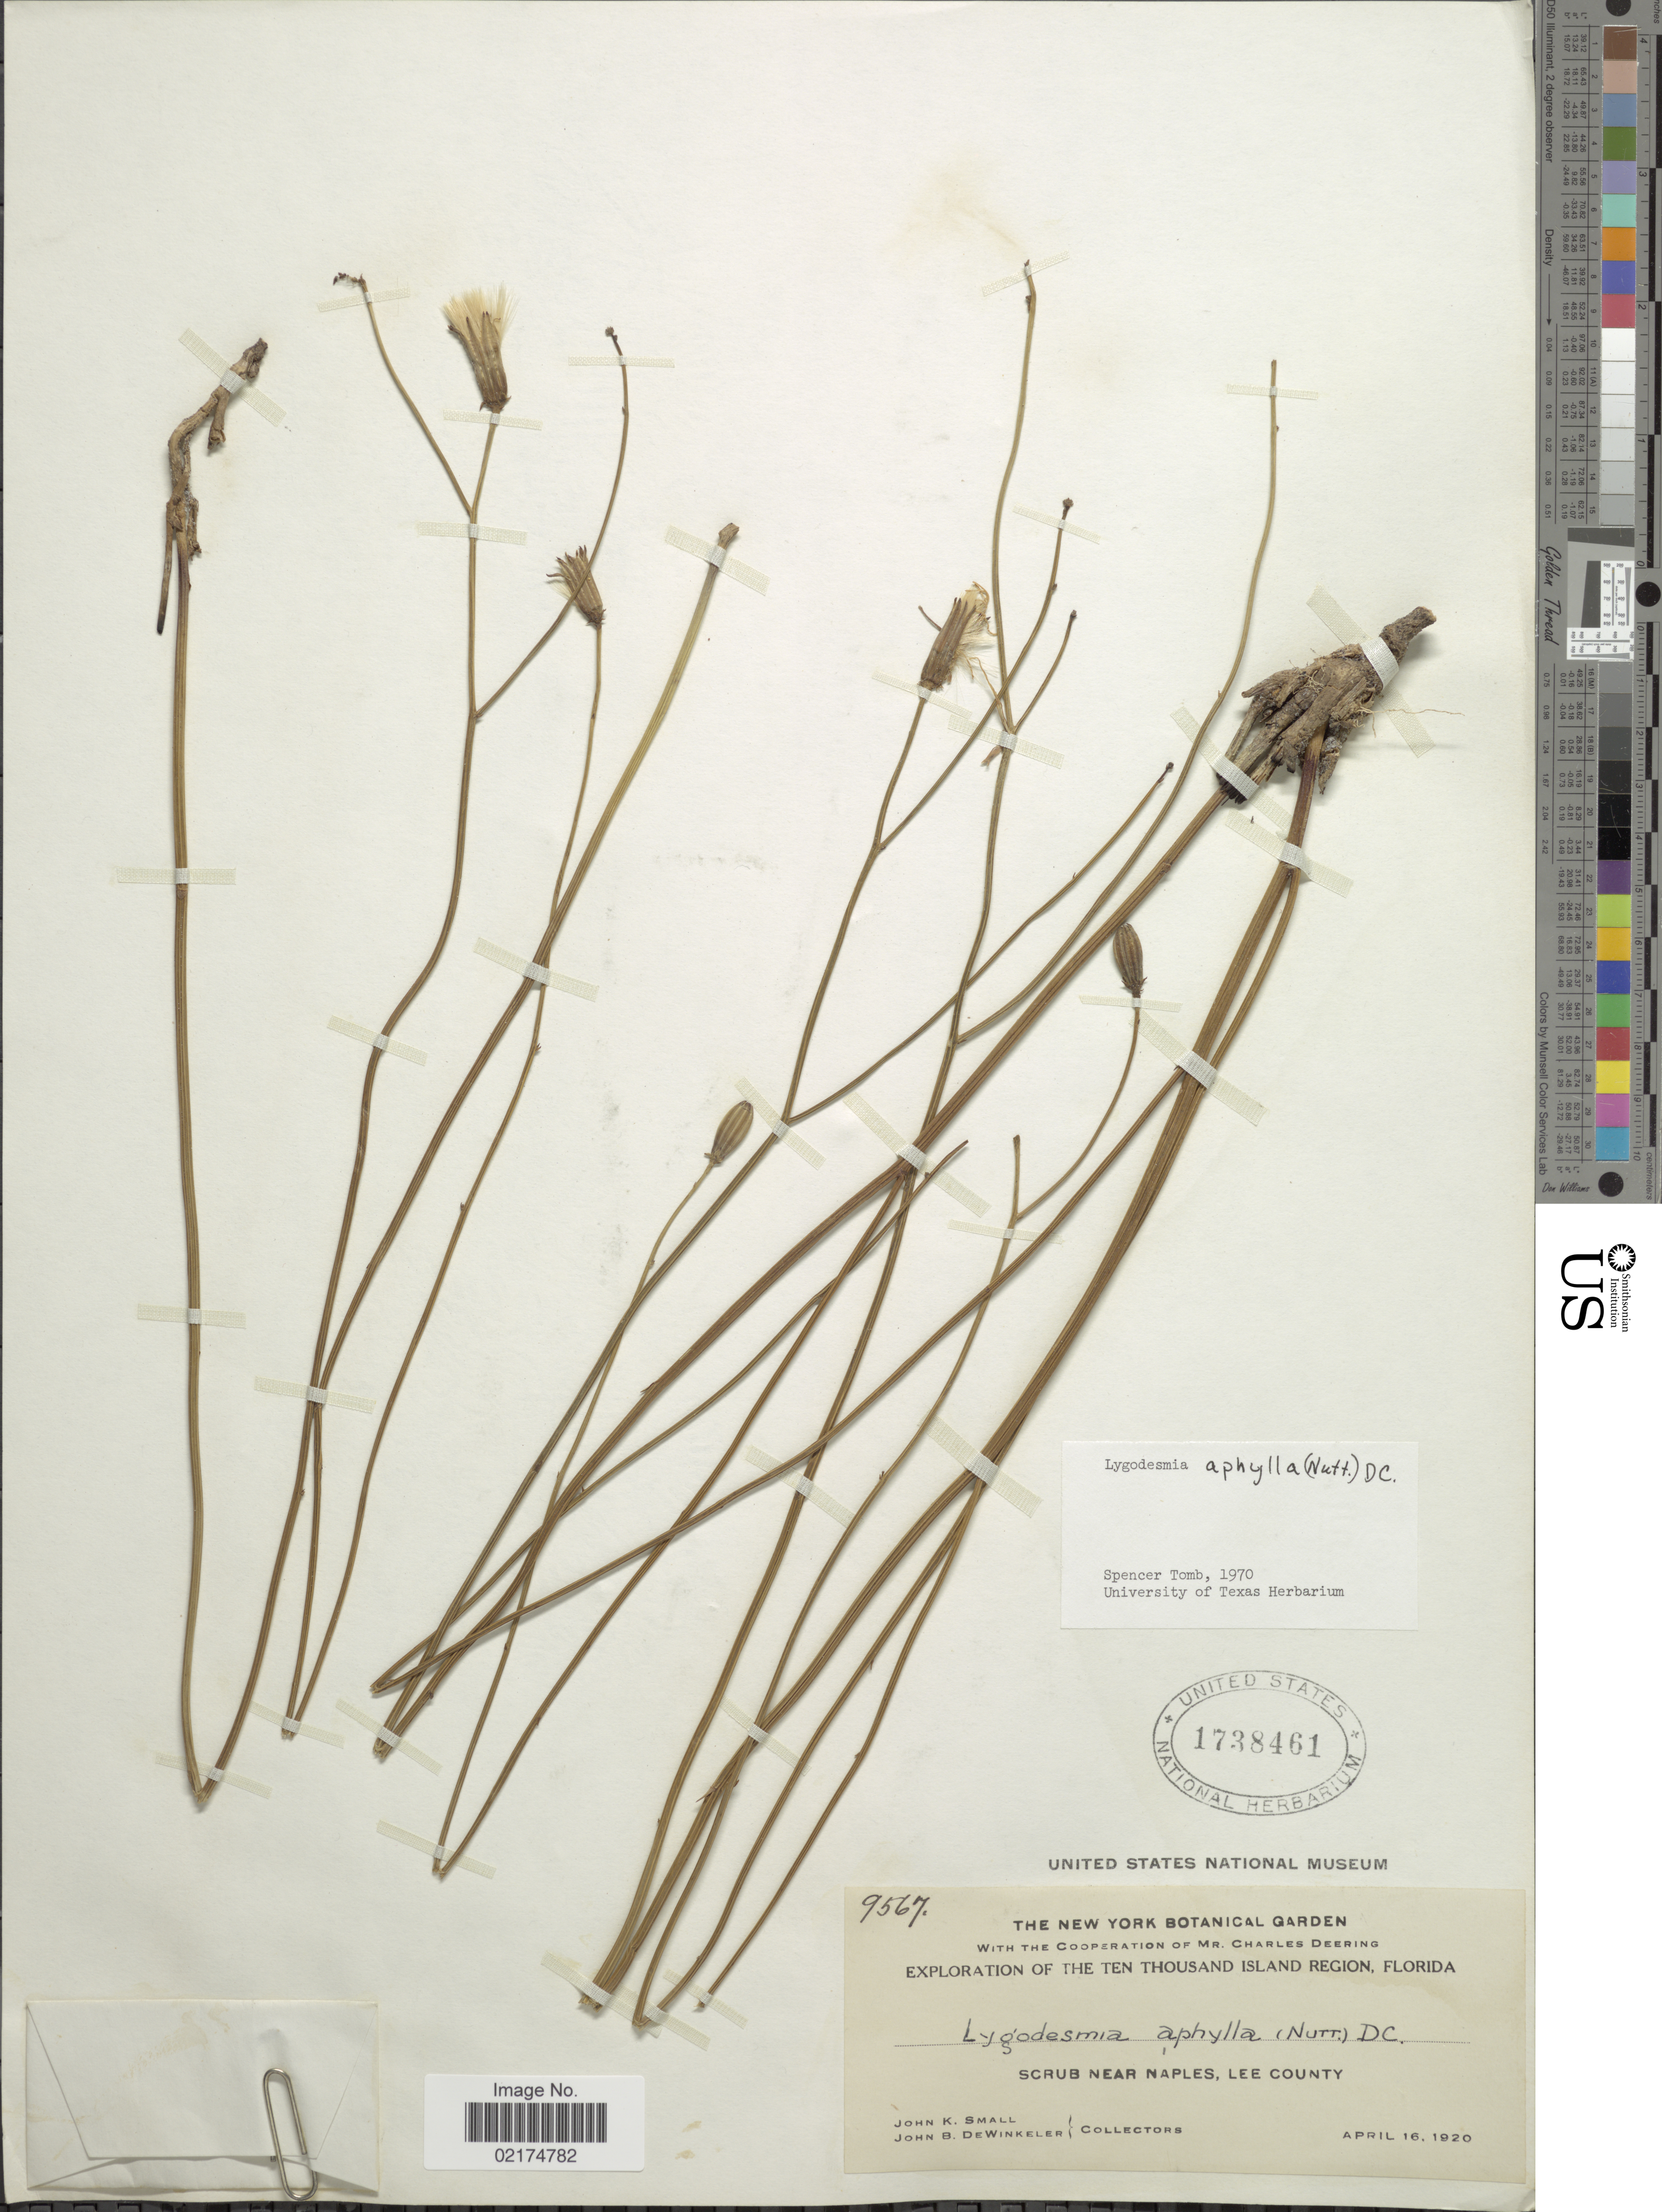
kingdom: Plantae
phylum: Tracheophyta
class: Magnoliopsida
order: Asterales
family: Asteraceae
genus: Lygodesmia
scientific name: Lygodesmia aphylla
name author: (Nutt.) DC.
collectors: J. K. Small & J. B. Dewinkeler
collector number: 9567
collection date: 1920-04-16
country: United States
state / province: Florida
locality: The Ten Thousand Island Region, Scrub near Naples, Lee County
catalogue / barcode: US 1738461